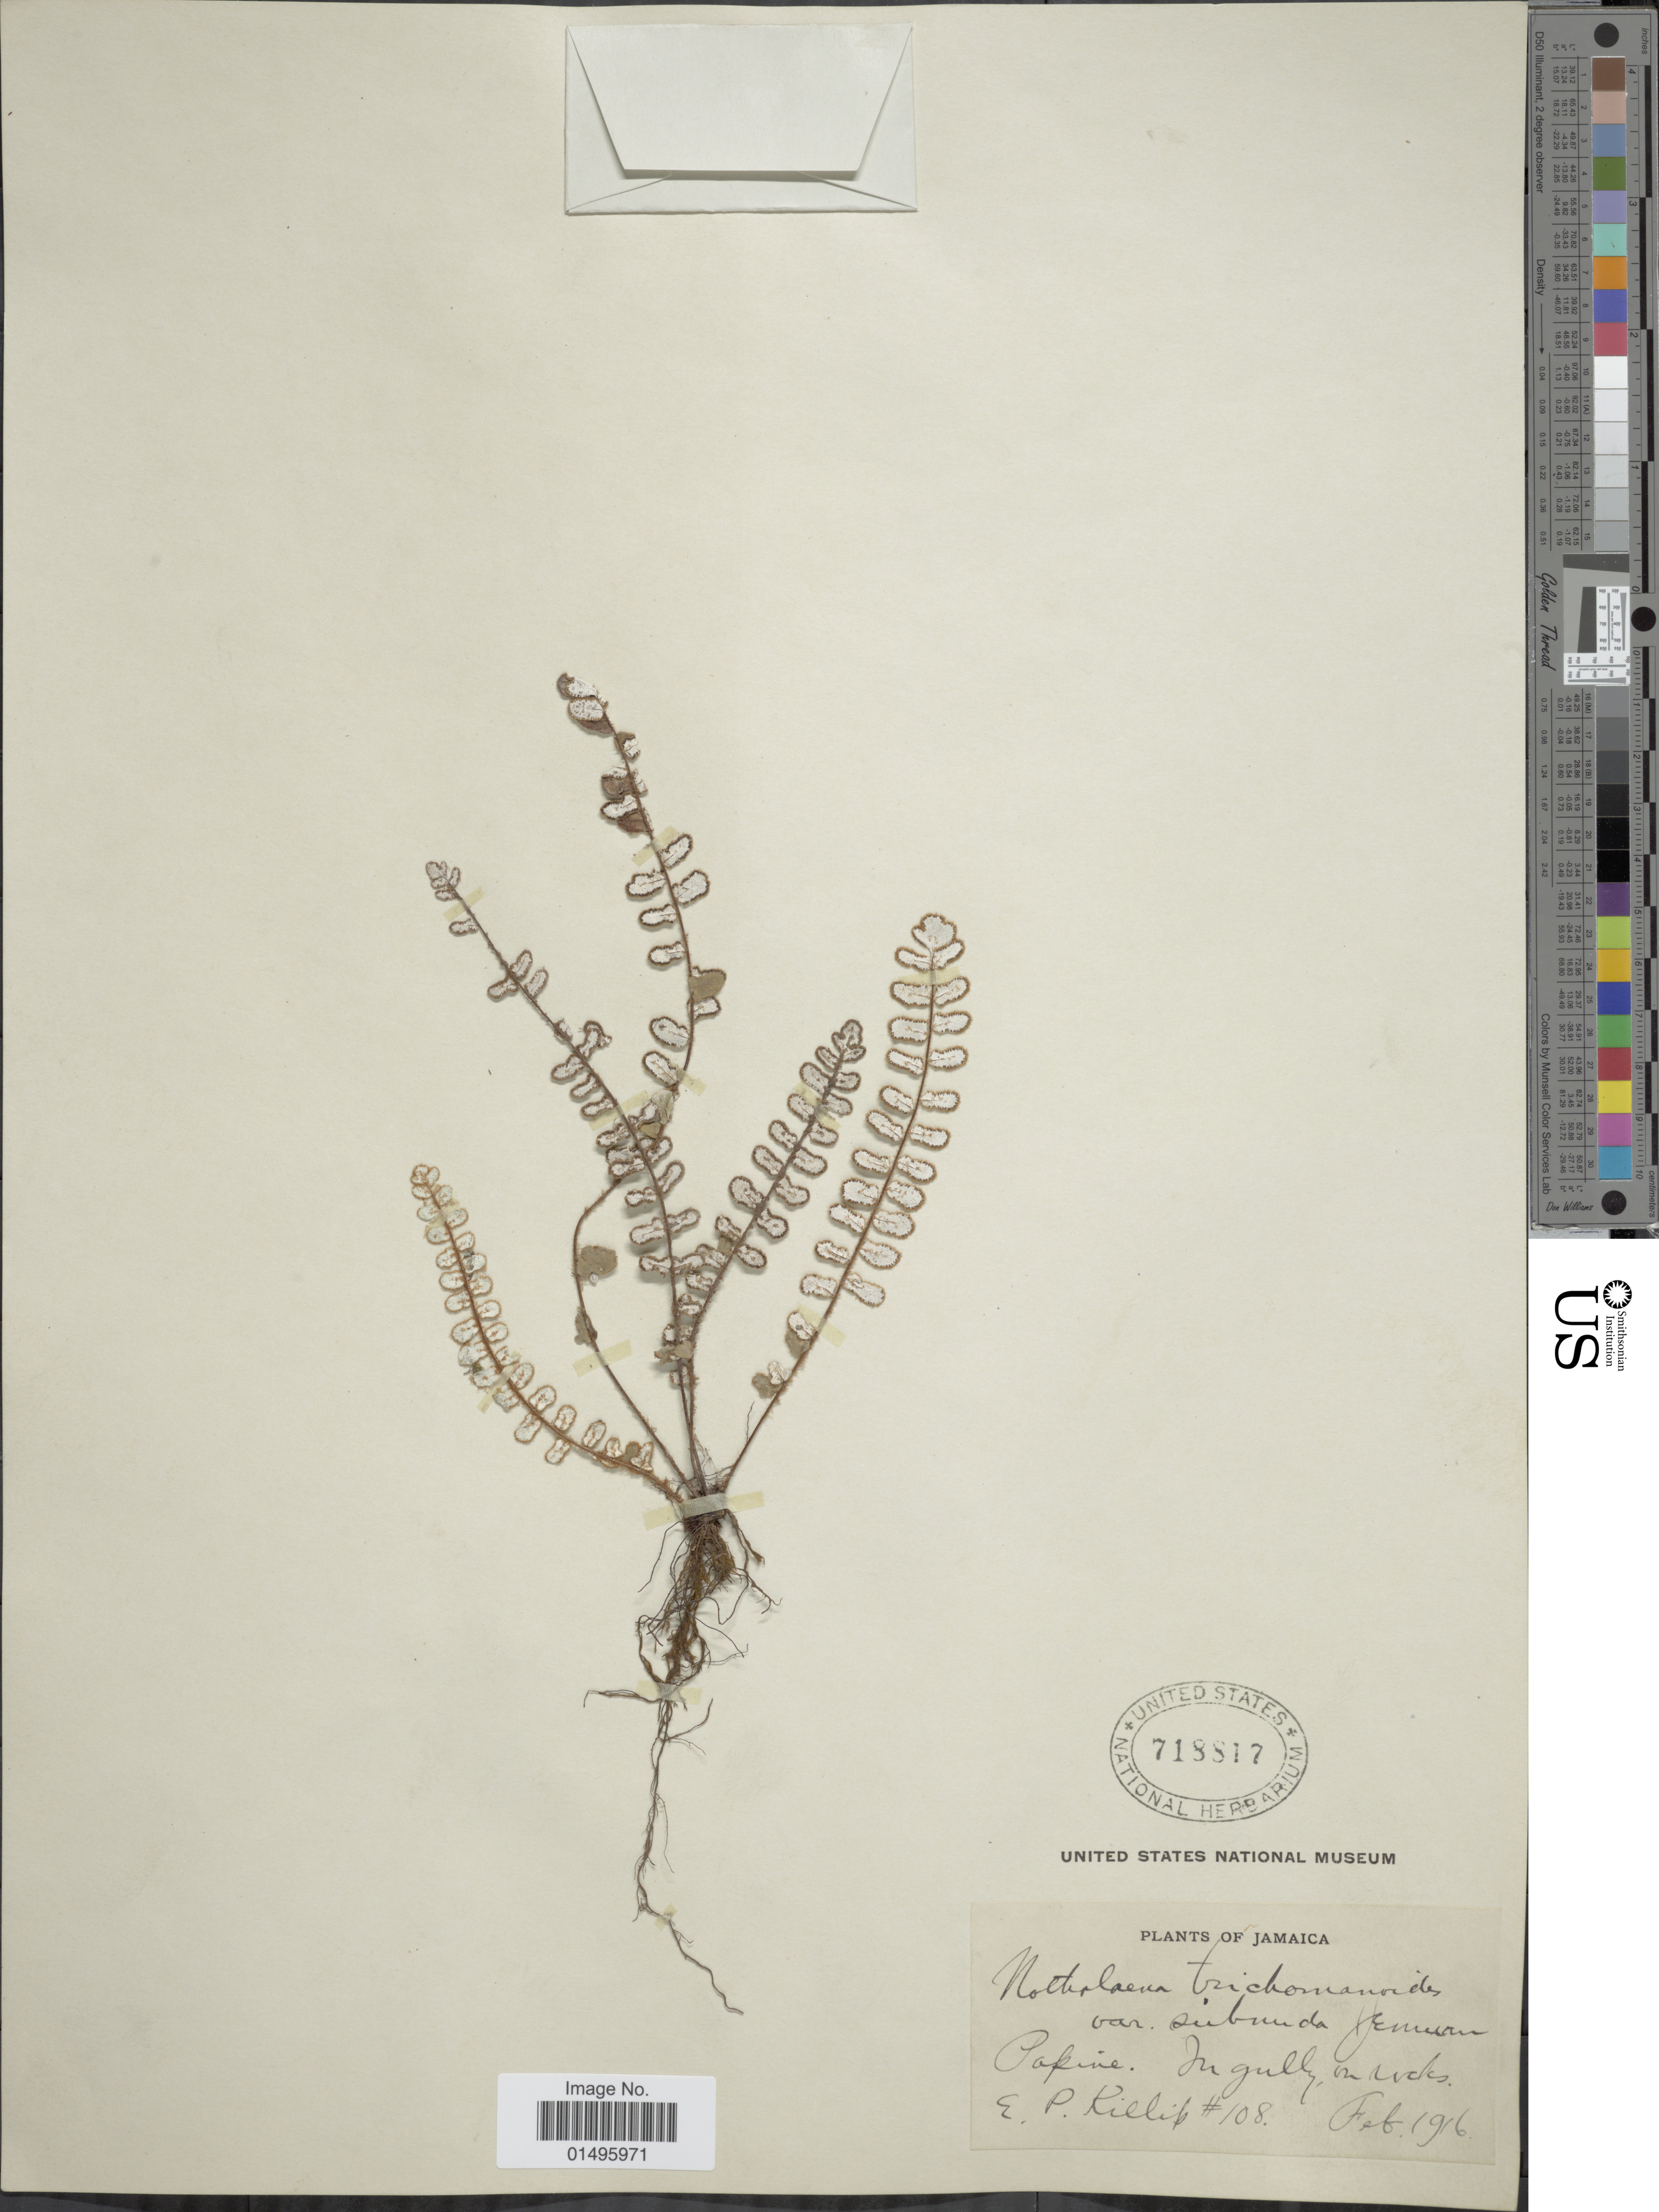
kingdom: Plantae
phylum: Tracheophyta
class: Polypodiopsida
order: Polypodiales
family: Pteridaceae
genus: Notholaena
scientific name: Notholaena trichomanoides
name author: (L.) Desv.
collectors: E. P. Killip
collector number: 108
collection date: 1916-02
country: Jamaica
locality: Jamaica, Papine.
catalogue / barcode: US 718817